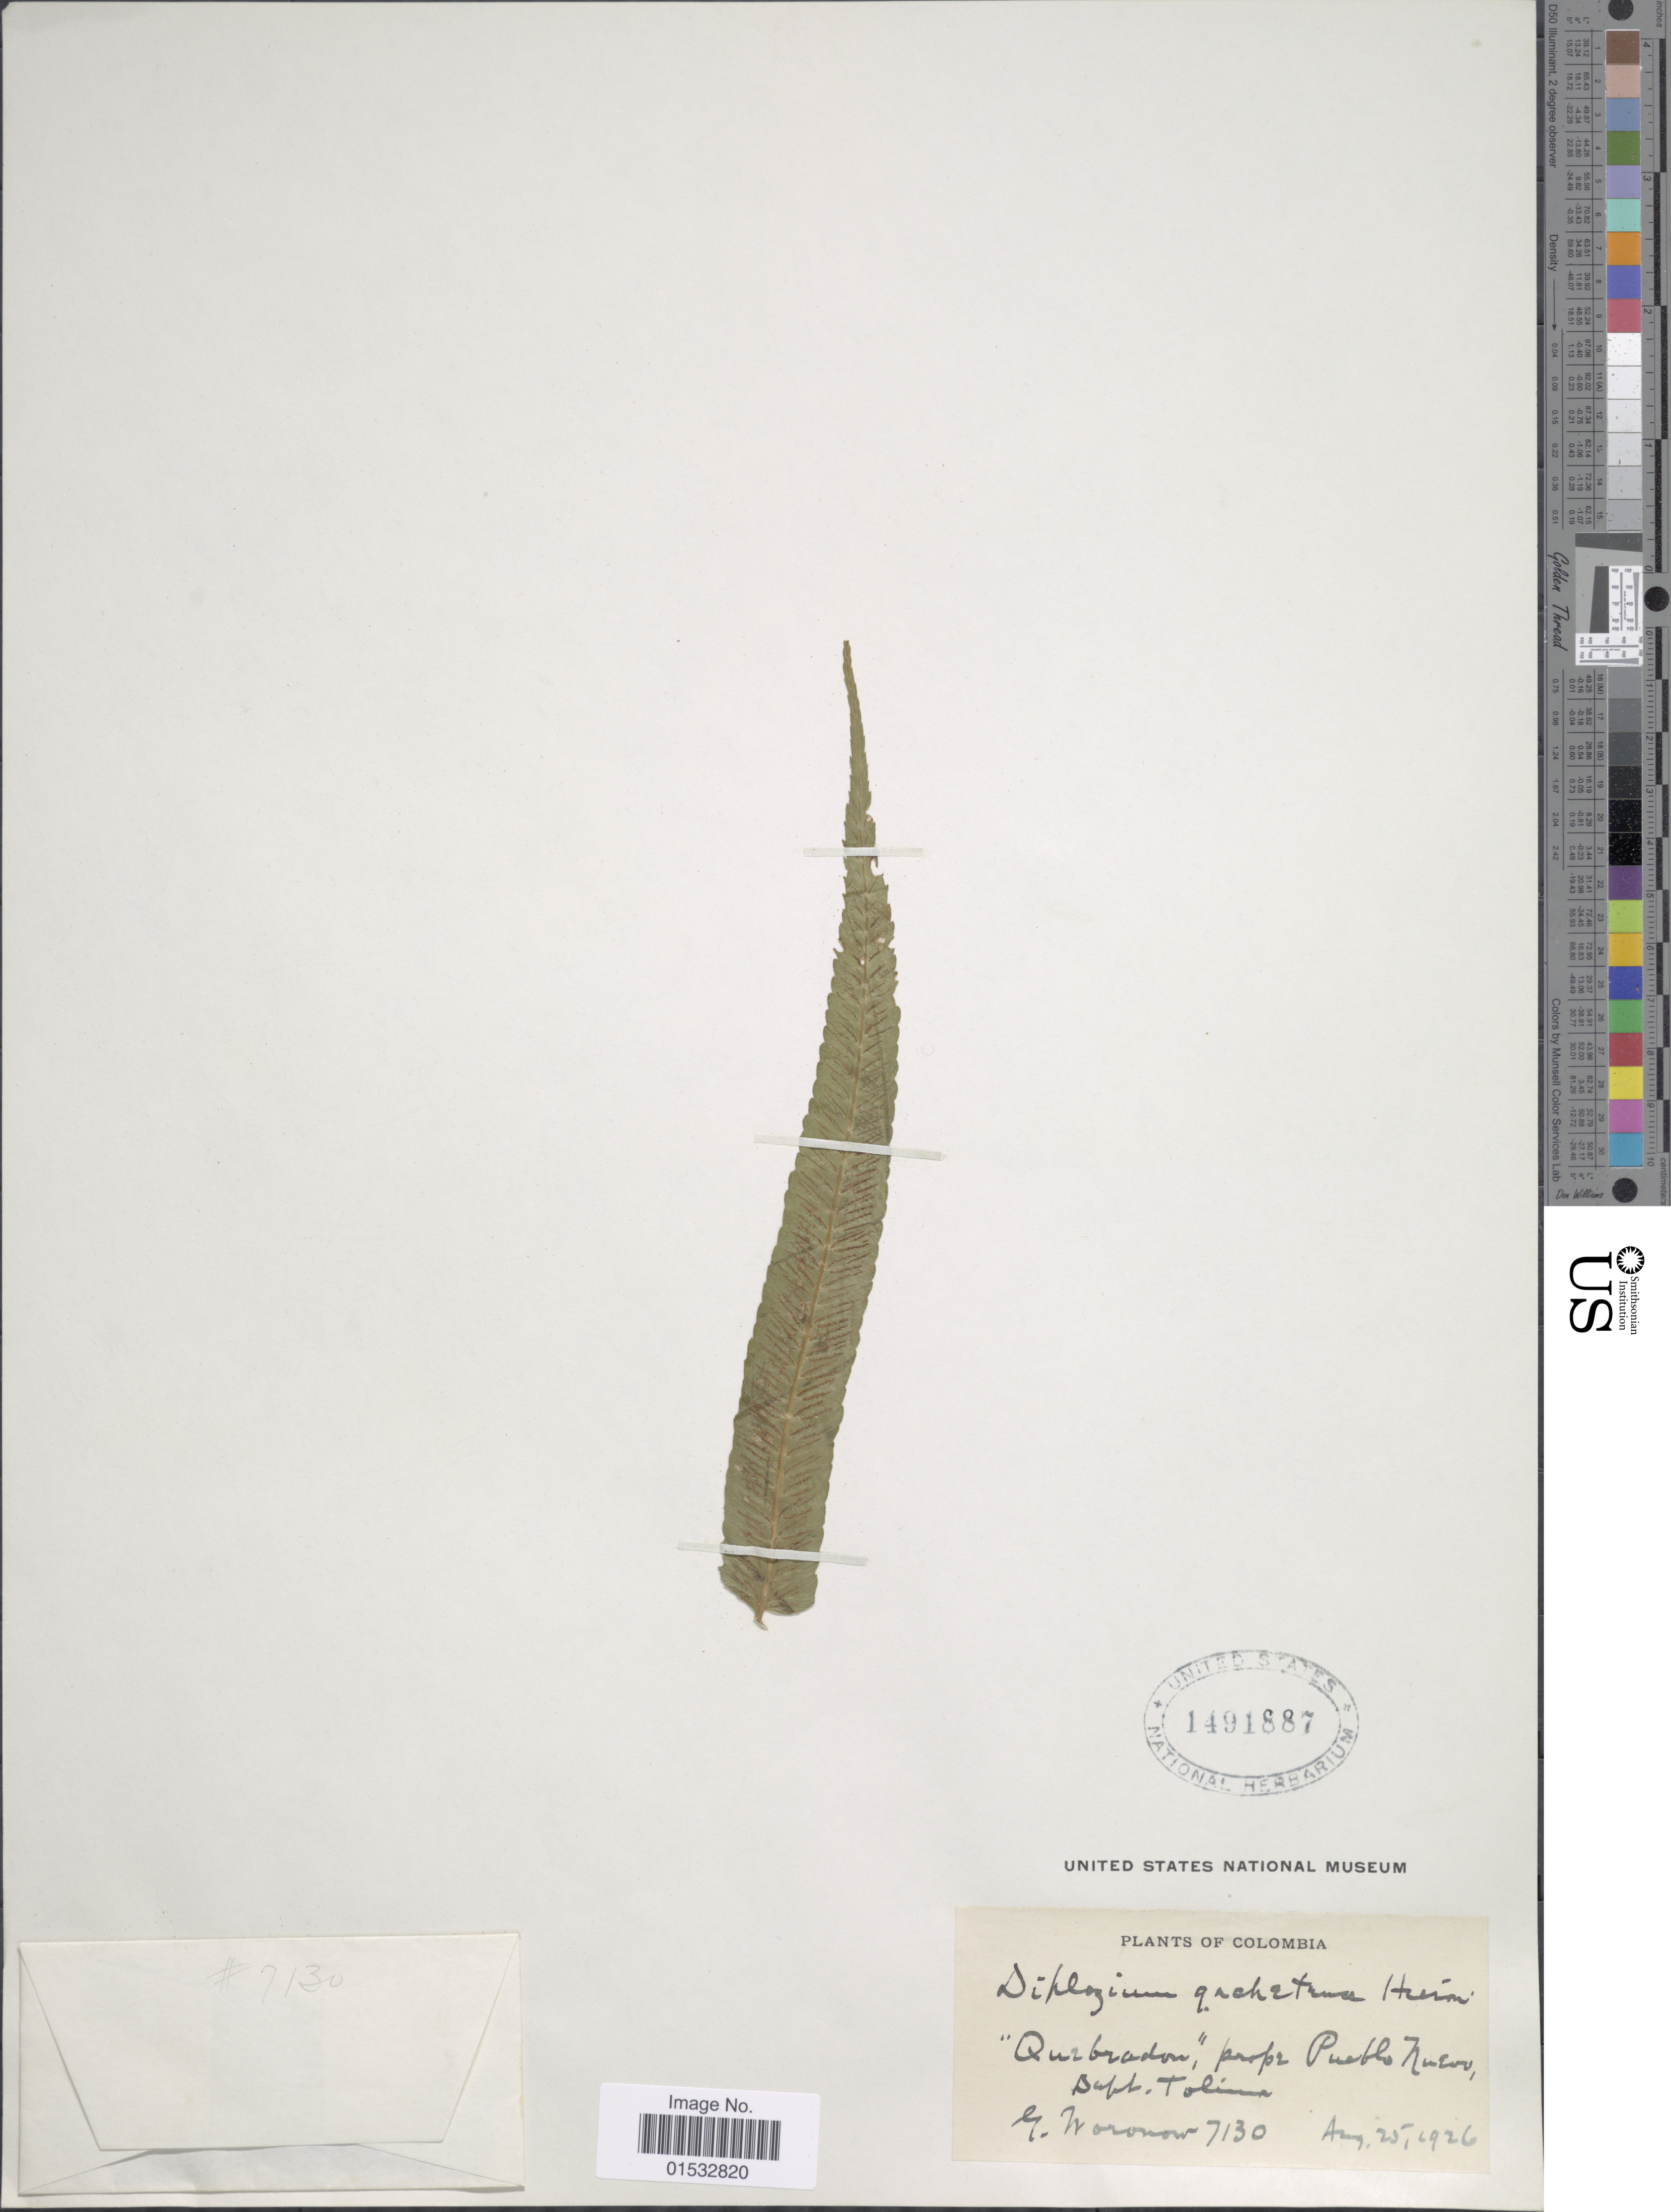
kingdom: Plantae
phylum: Tracheophyta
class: Polypodiopsida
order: Polypodiales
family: Athyriaceae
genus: Diplazium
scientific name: Diplazium gachetense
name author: Hieron.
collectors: G. Woronow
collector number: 7130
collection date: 1926-08-25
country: Colombia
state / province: Tolima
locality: Colombia, "Quebradon", prope Pueblo Nuevo, Dept. Tolima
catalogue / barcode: US 1491887